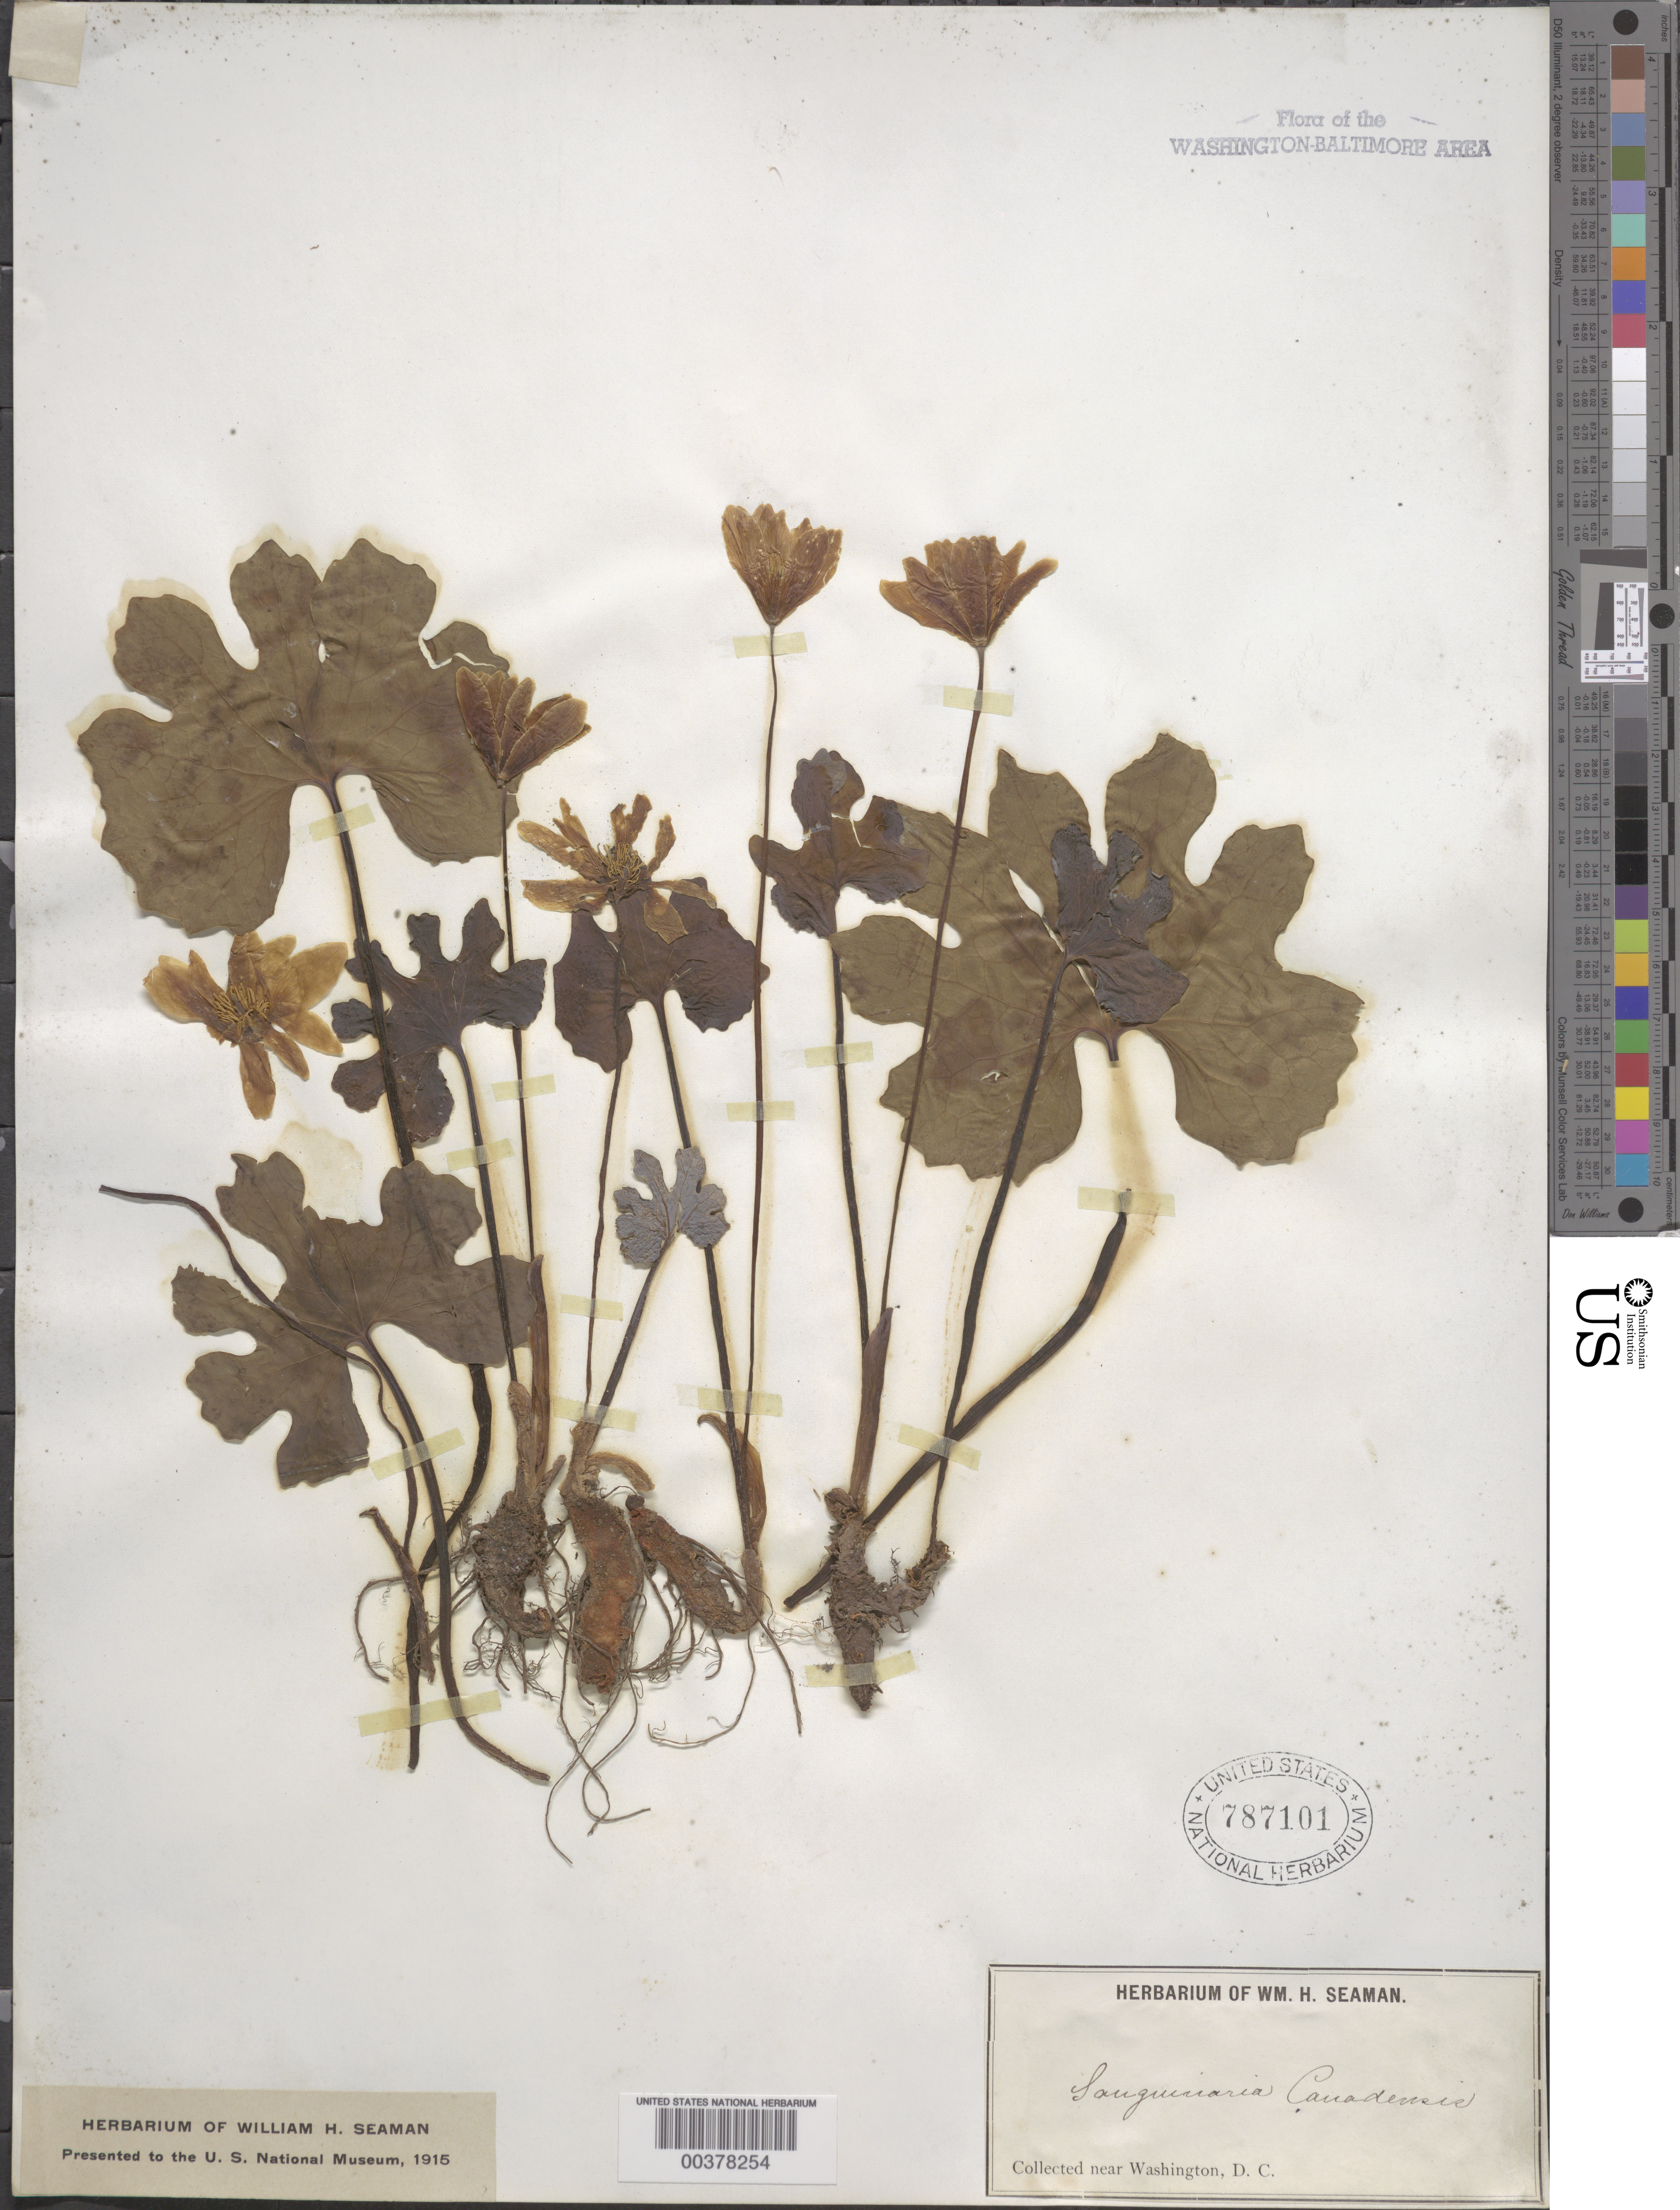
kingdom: Plantae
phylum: Tracheophyta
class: Magnoliopsida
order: Ranunculales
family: Papaveraceae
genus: Sanguinaria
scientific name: Sanguinaria canadensis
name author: L.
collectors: W. Seaman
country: United States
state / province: District of Columbia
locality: Washington DC area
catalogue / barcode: US 787101